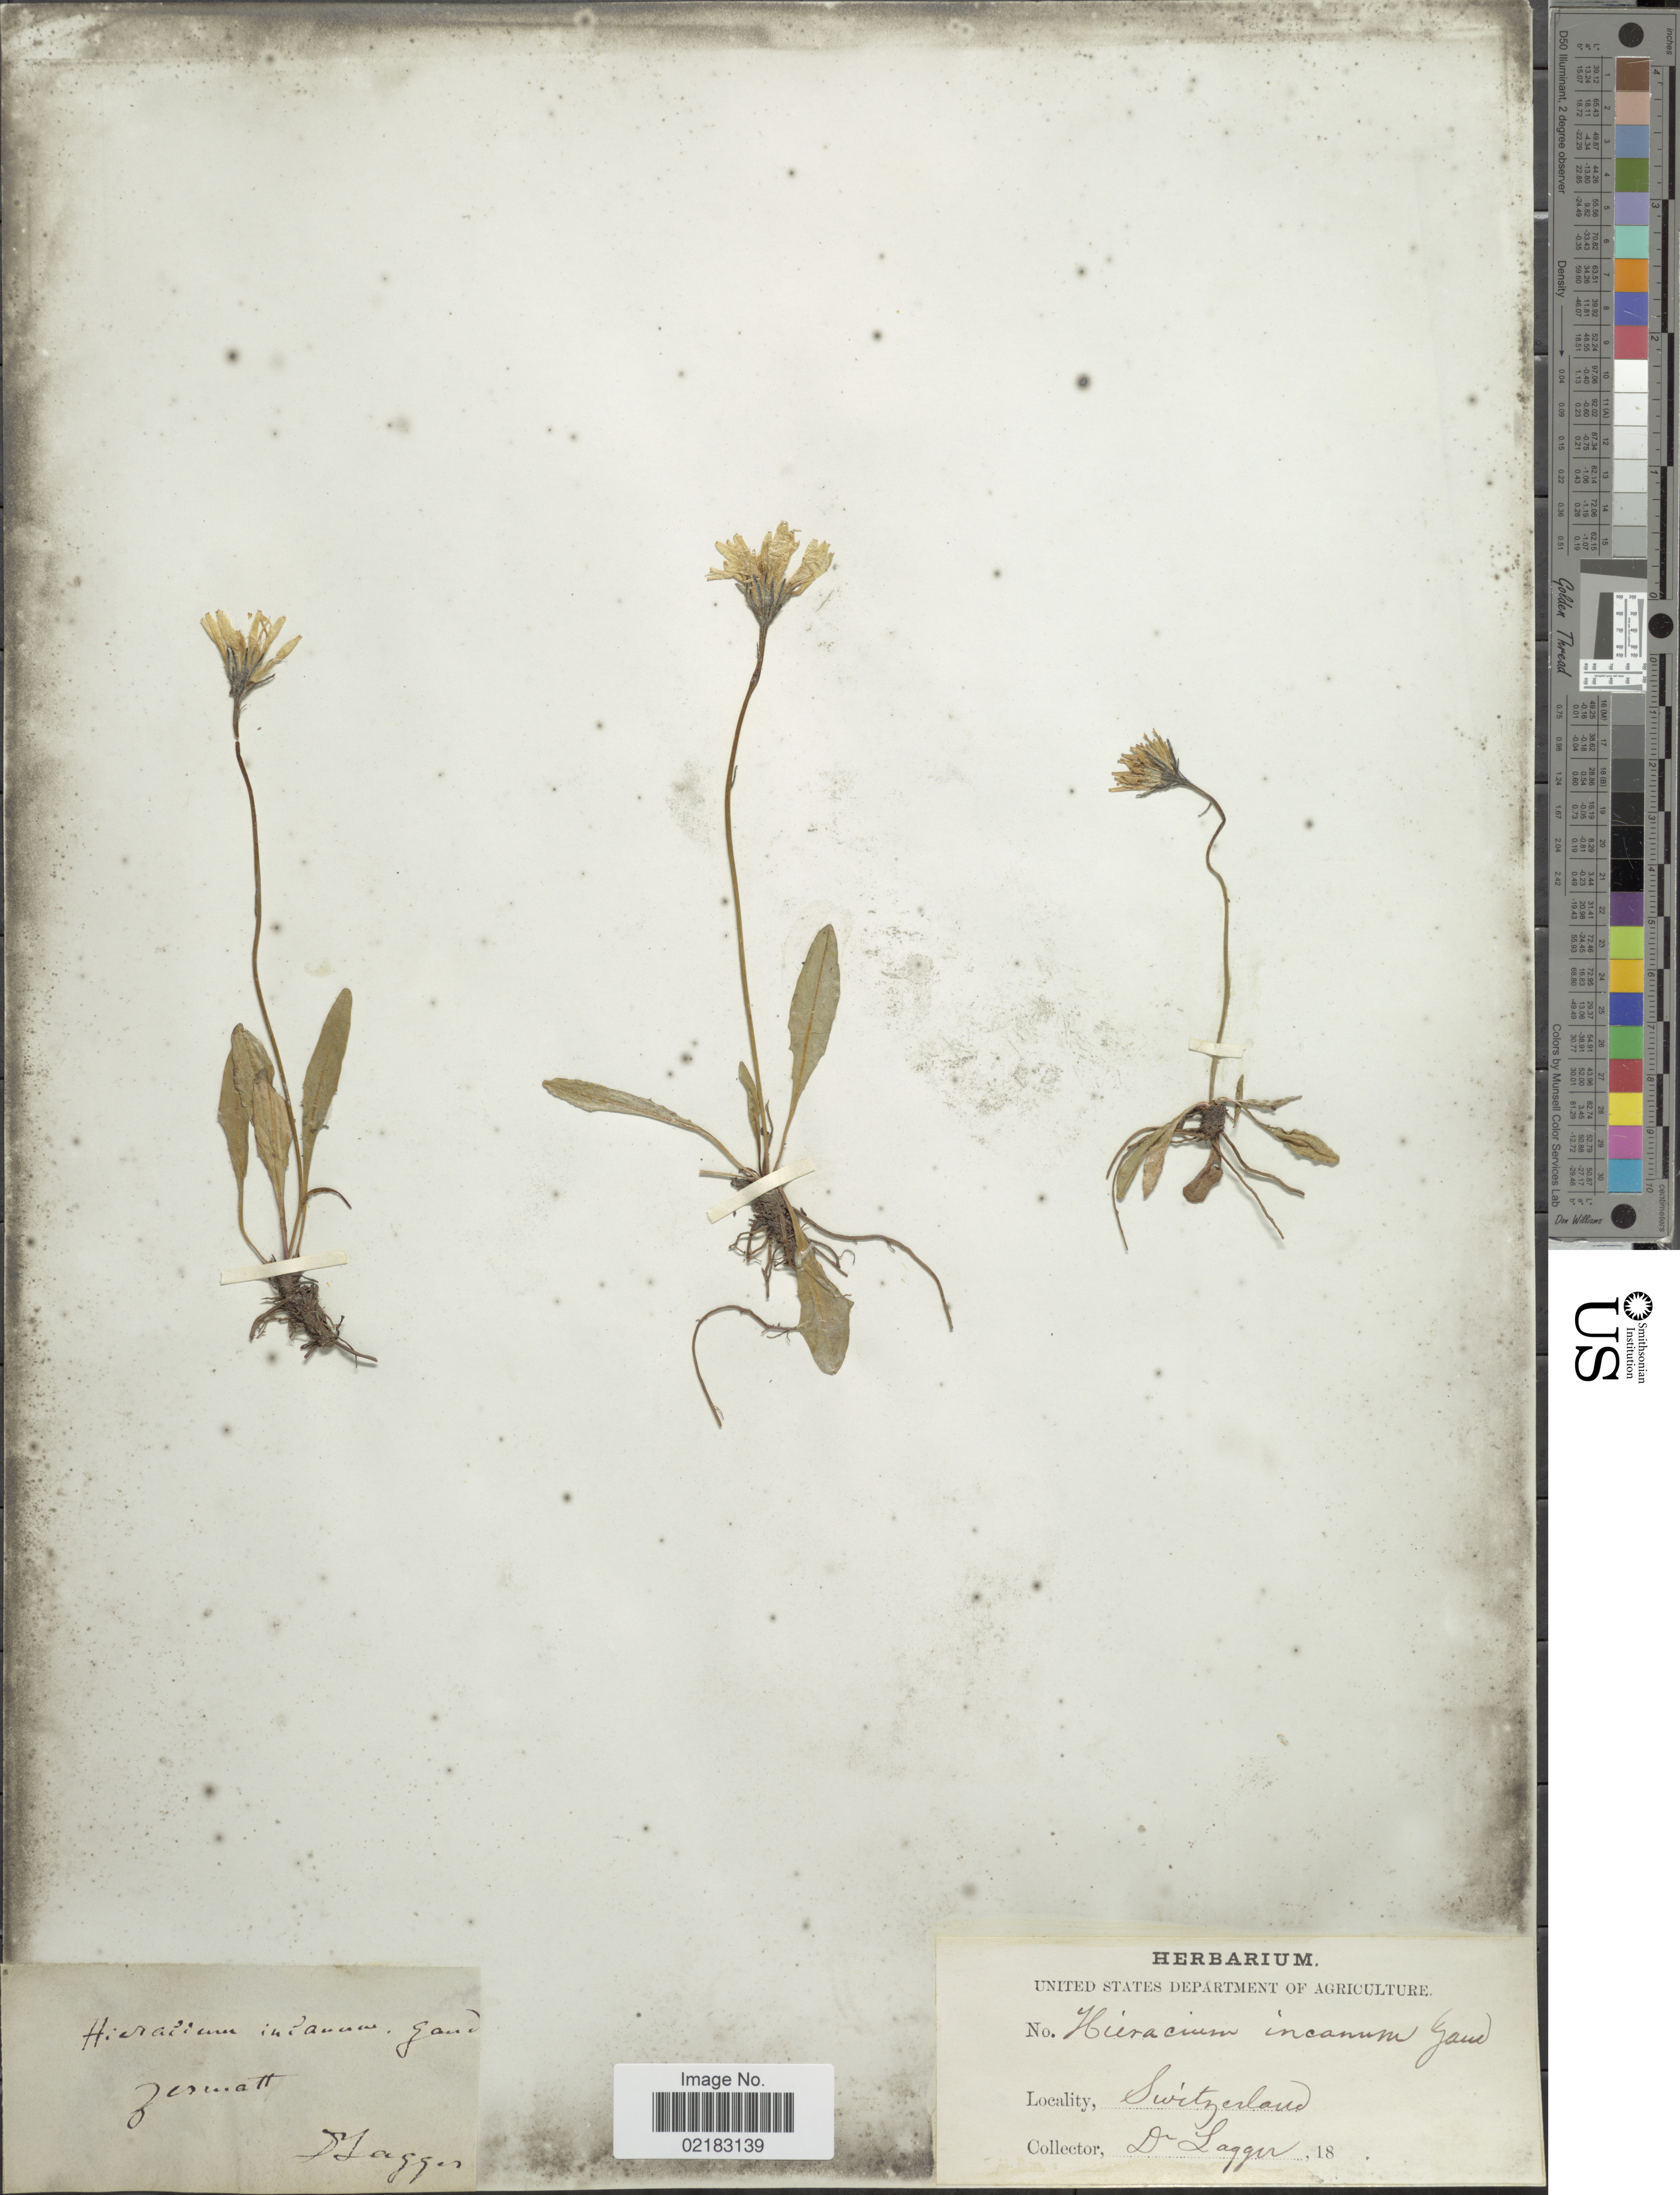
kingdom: Plantae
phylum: Tracheophyta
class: Magnoliopsida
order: Asterales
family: Asteraceae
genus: Hieracium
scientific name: Hieracium repandulare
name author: Druce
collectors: F. J. Lagger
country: Switzerland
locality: Zermatt